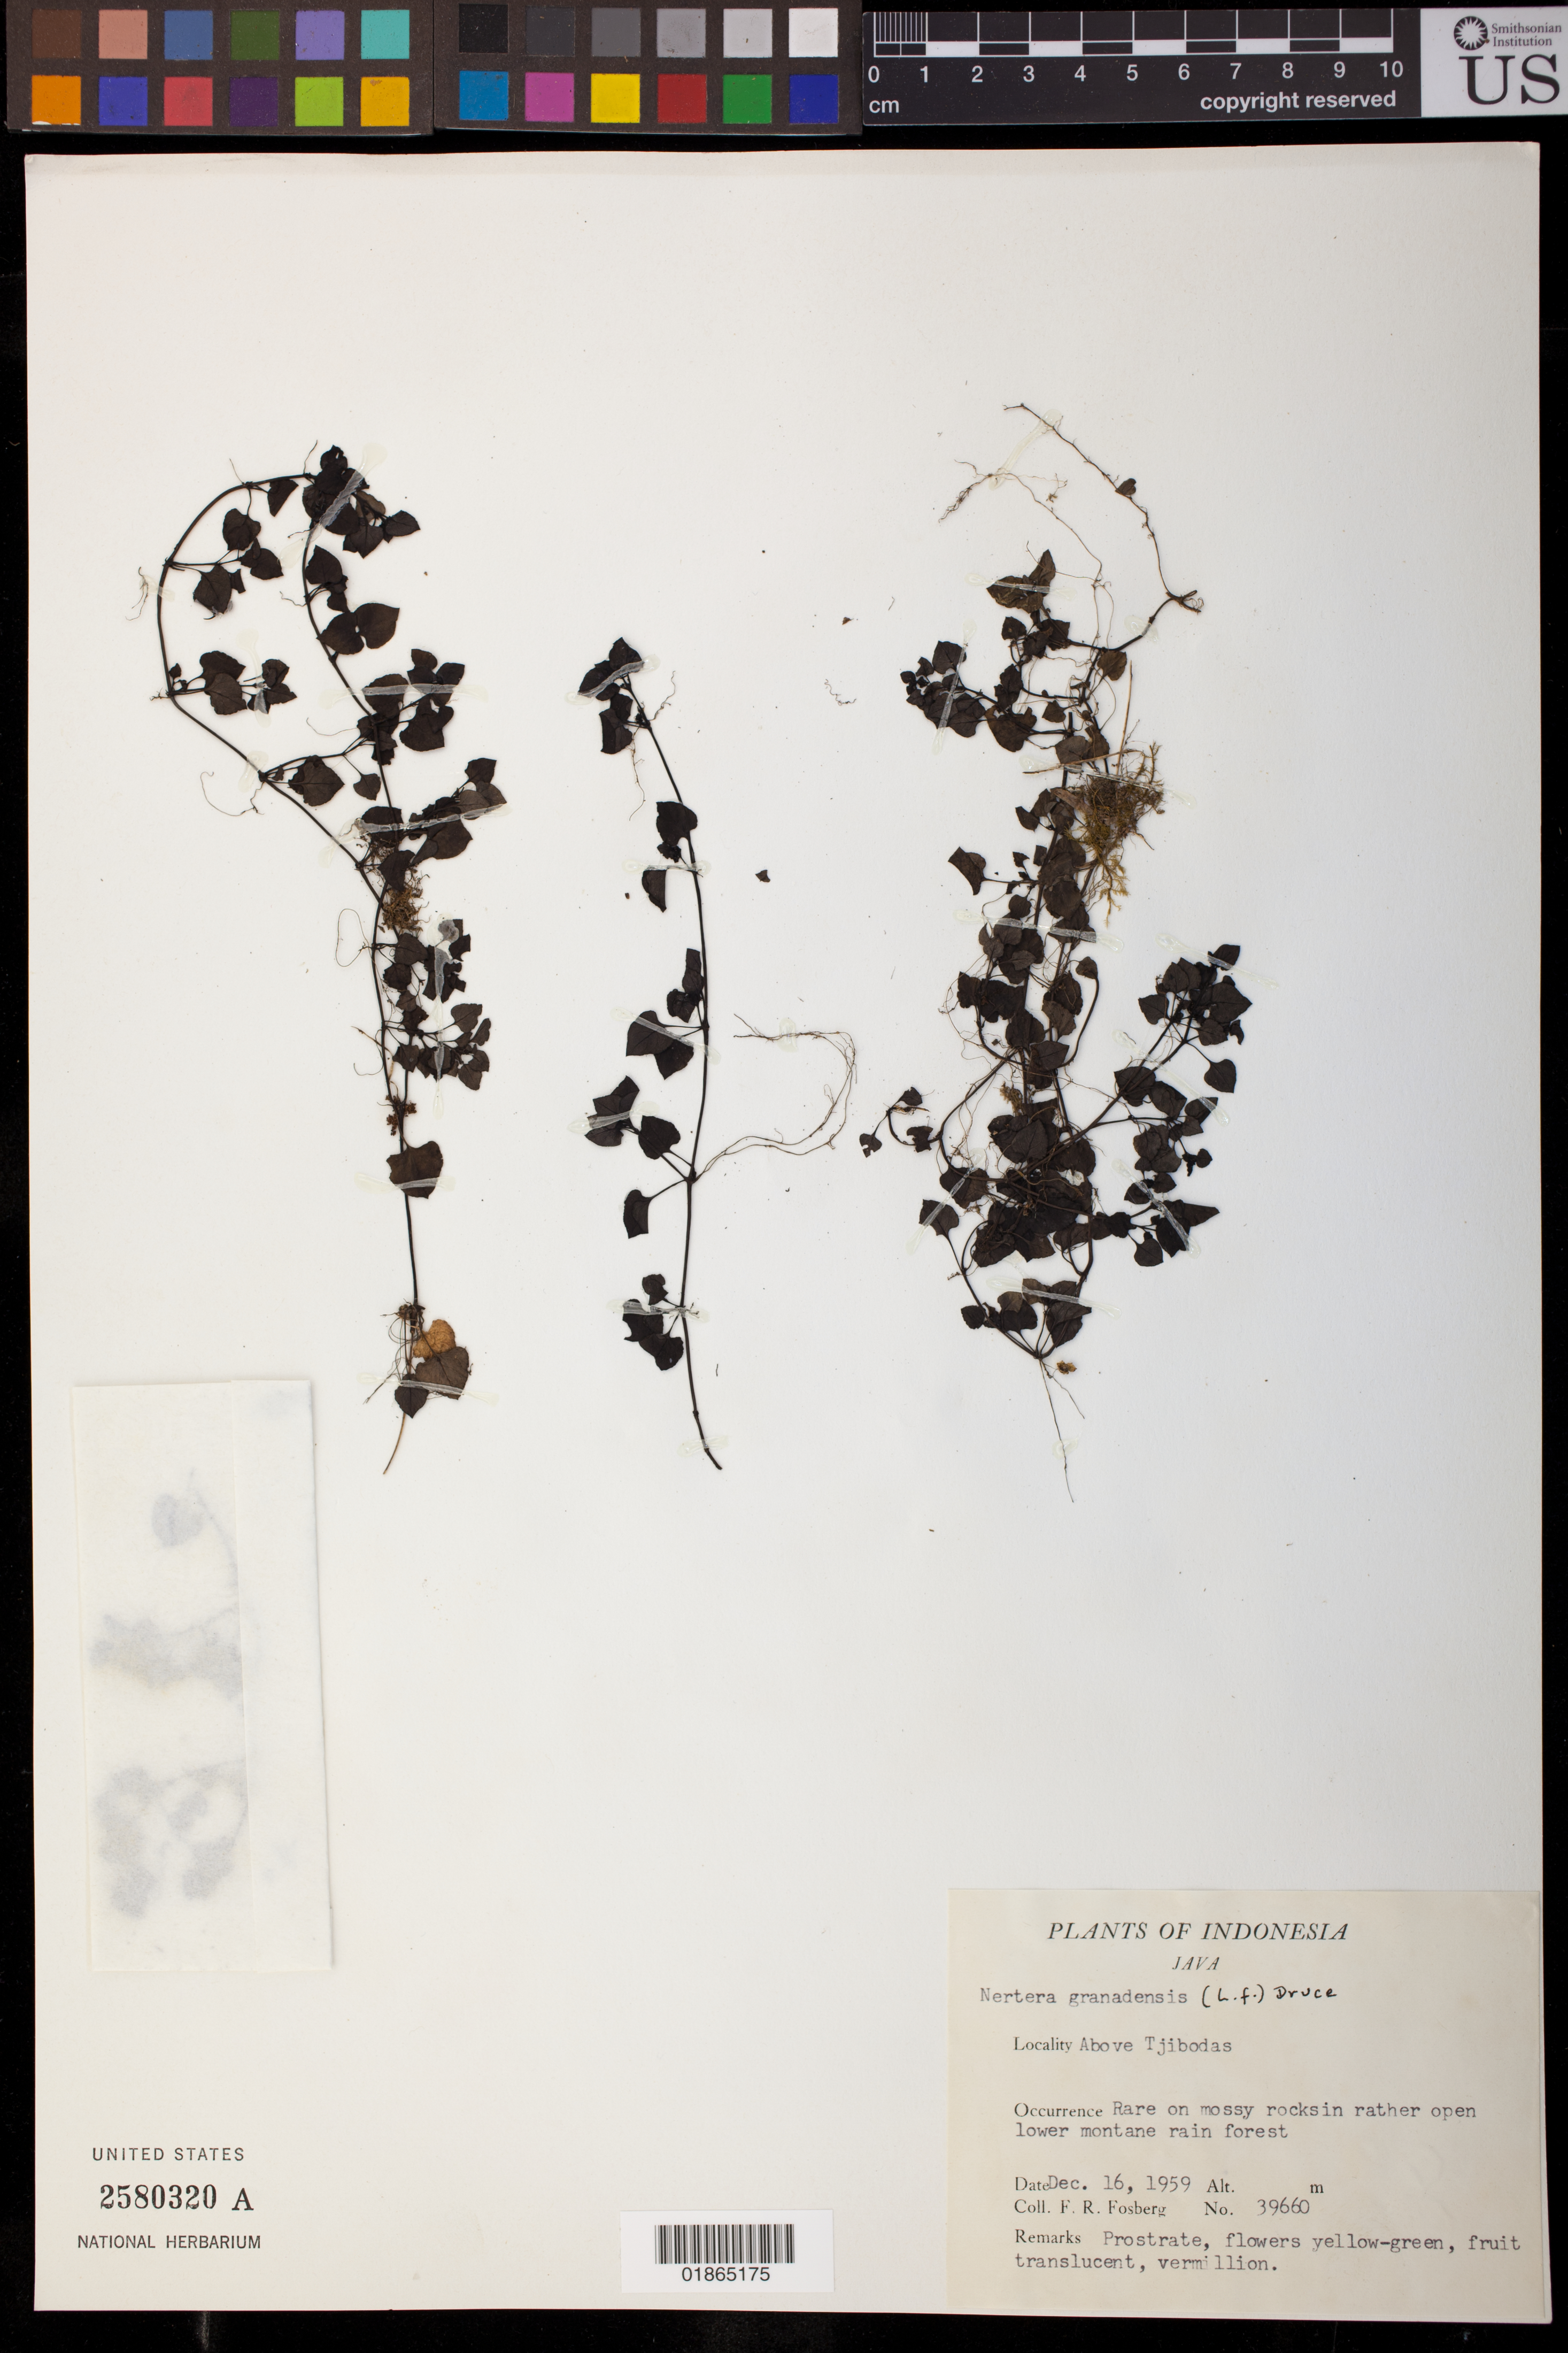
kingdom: Plantae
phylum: Tracheophyta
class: Magnoliopsida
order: Gentianales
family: Rubiaceae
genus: Nertera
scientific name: Nertera granadensis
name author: (Mutis ex L. f.) Druce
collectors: F. R. Fosberg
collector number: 39660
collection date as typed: Dec. 16, 1959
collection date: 1959-12-16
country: Indonesia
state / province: Java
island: Java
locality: Above Tjibodas.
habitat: Rare on mossy rocks in rather open lower montane rain forest.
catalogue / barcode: US 2580320